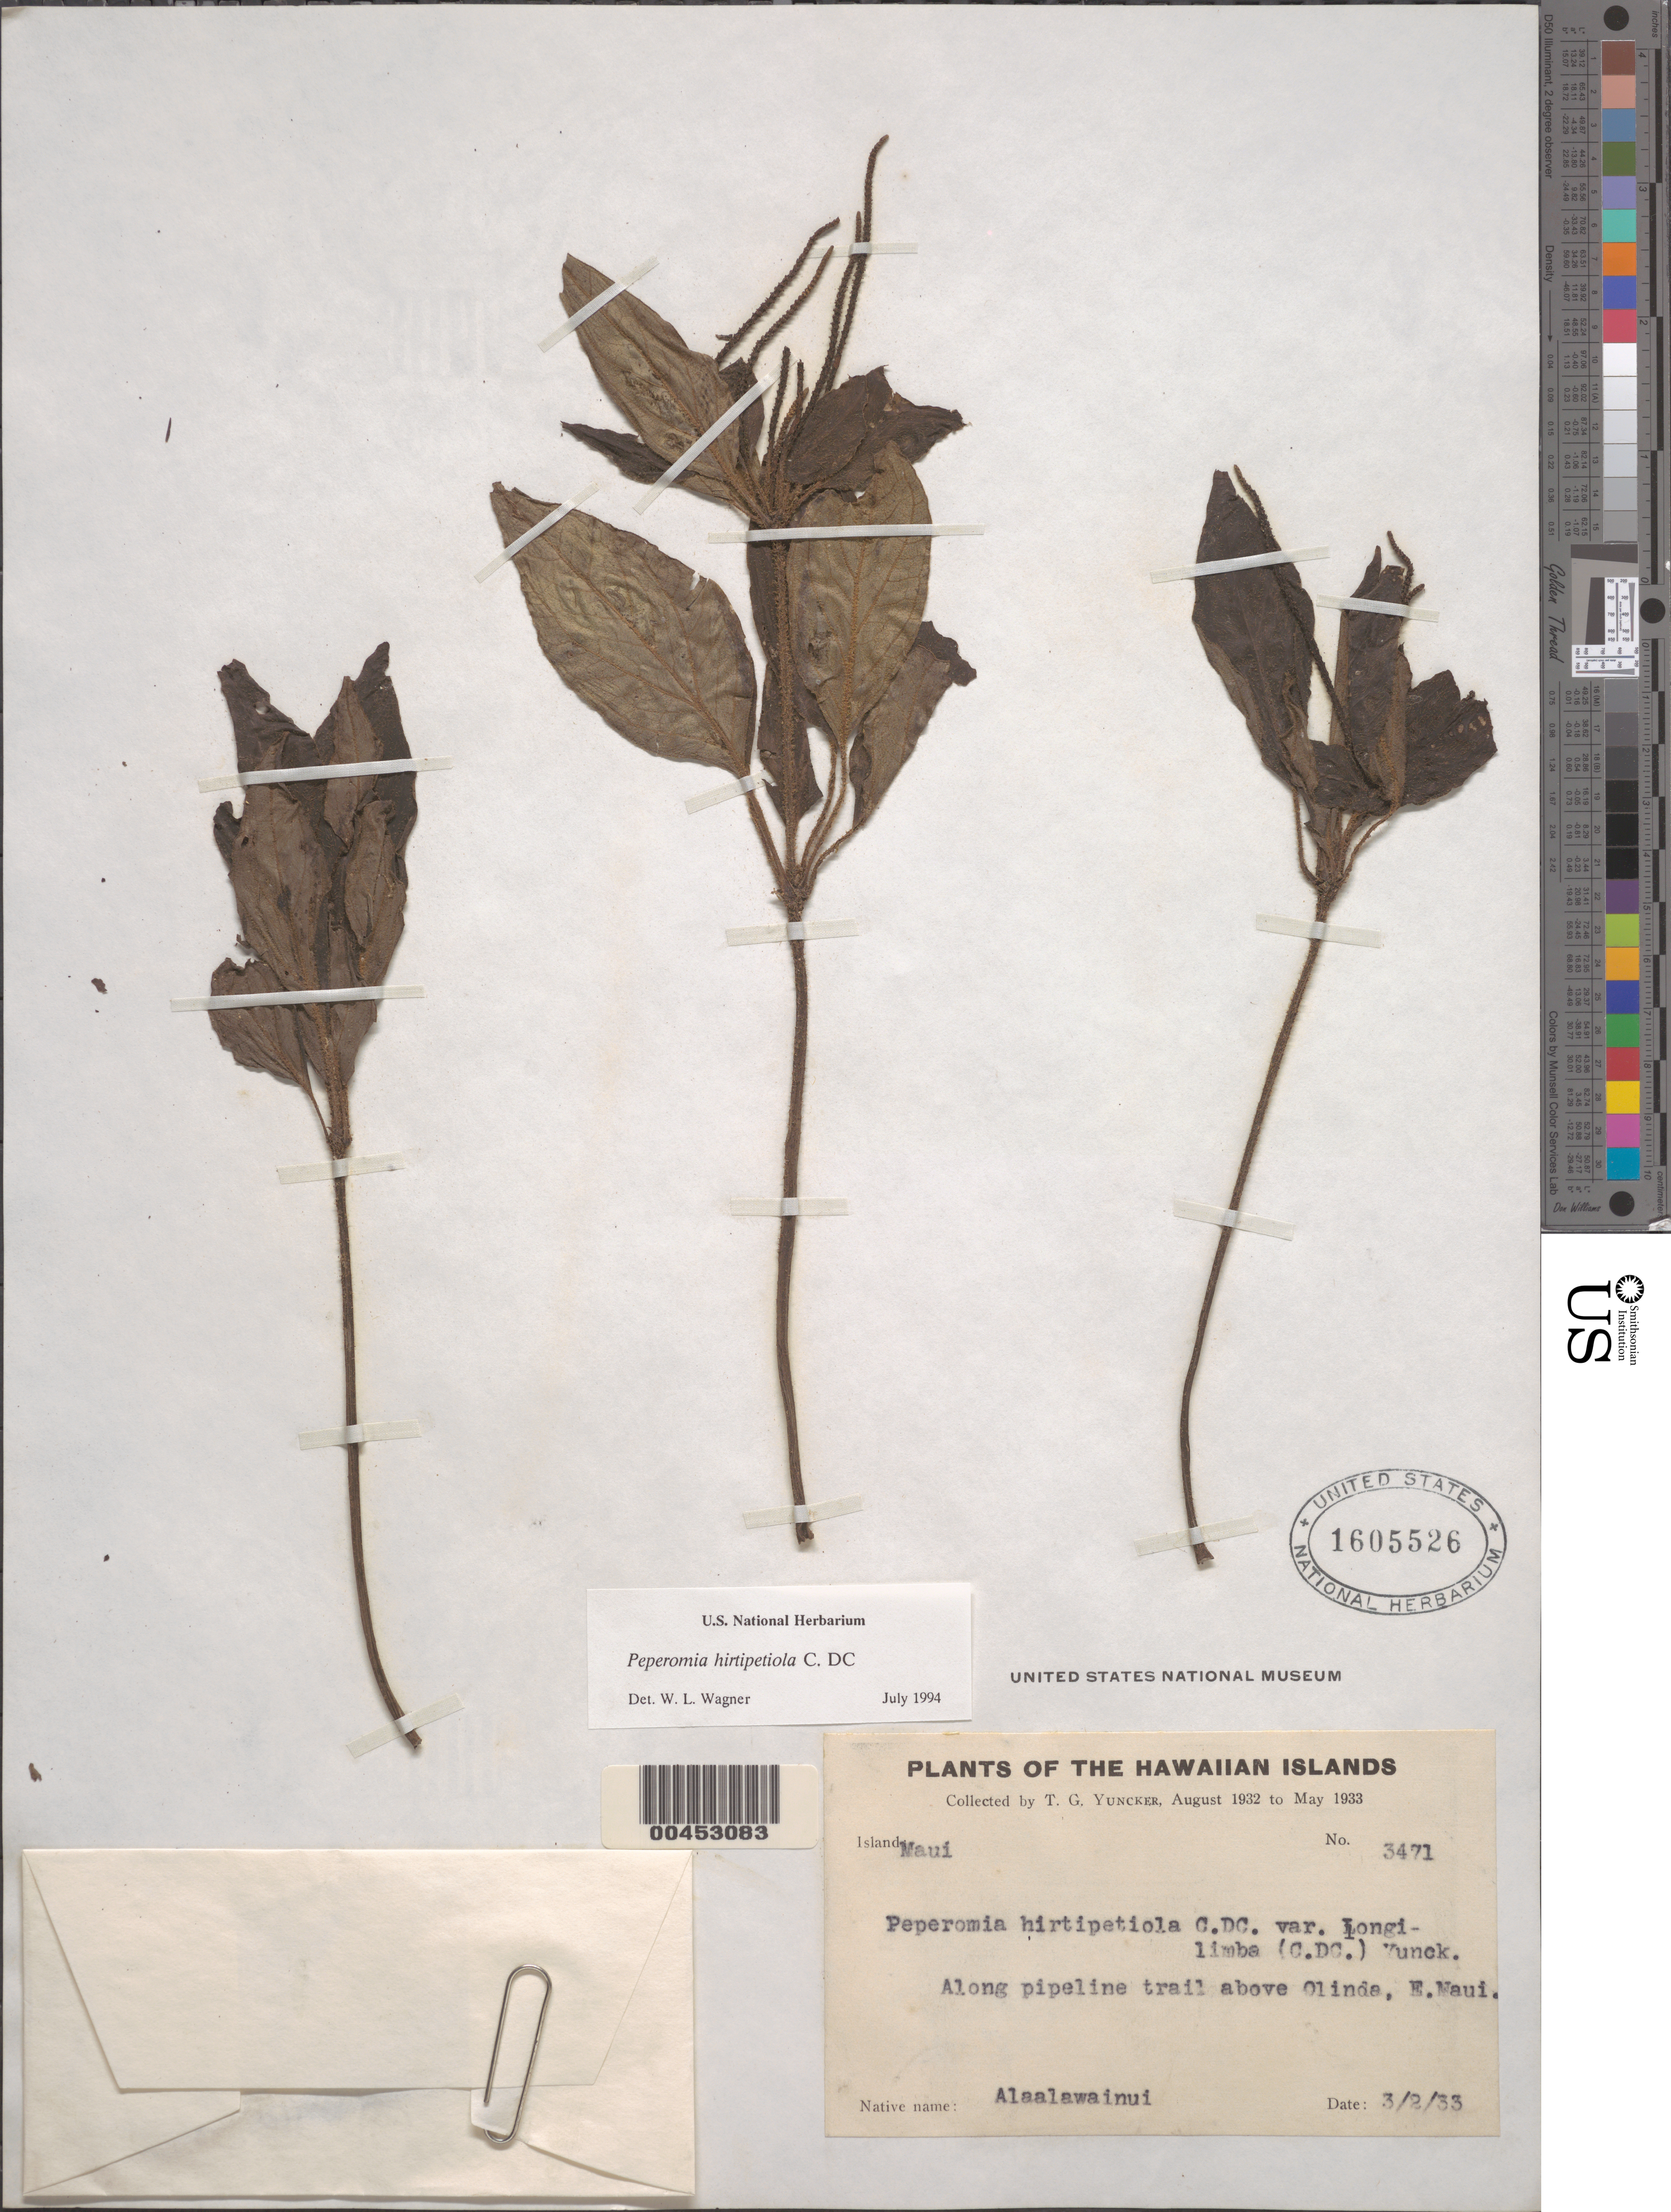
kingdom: Plantae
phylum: Tracheophyta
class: Magnoliopsida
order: Piperales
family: Piperaceae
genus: Peperomia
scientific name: Peperomia hirtipetiola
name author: C. DC.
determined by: Wagner, W. L., (BOT), Smithsonian Institution - National Museum of Natural History (UNITED STATES)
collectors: T. G. Yuncker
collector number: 3471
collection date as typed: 3 Feb 1933 or 2 Mar 1933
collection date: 1933-02-03 or 1933-03-02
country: United States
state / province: Hawaii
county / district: Maui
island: Maui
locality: Along pipeline trail above Olinda, E Maui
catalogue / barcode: US 1605526